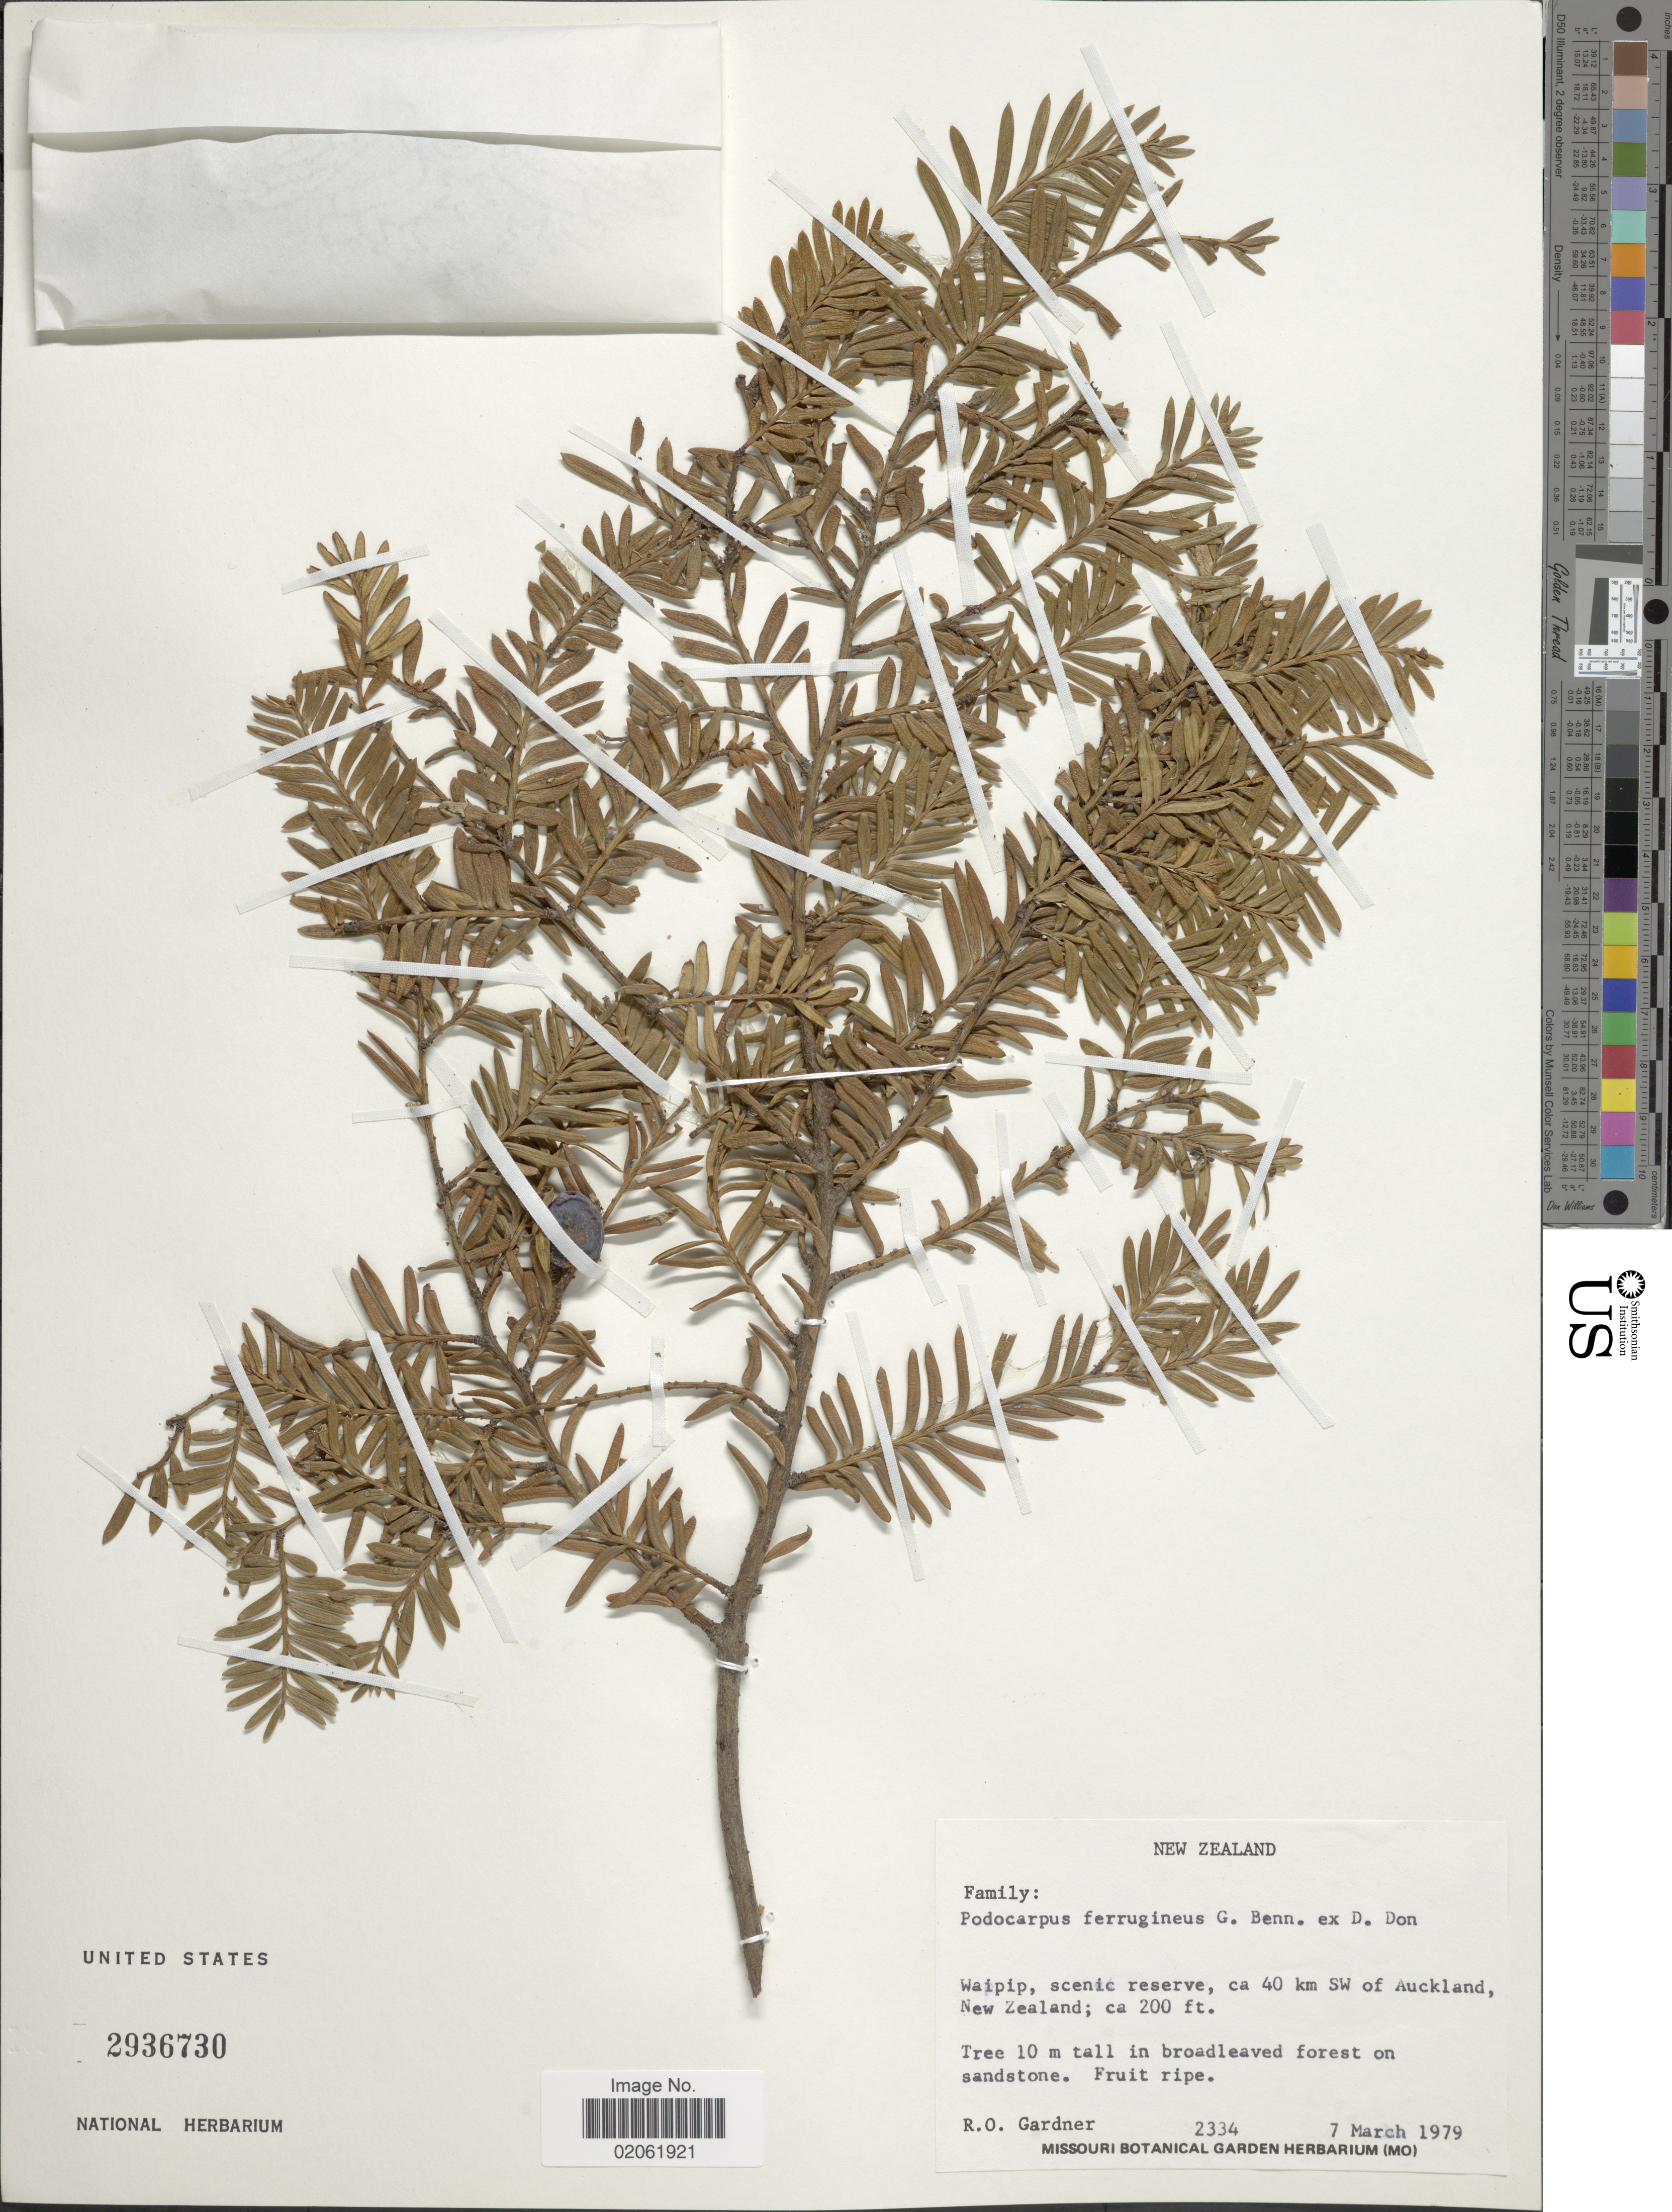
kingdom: Plantae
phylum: Tracheophyta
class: Pinopsida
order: Pinales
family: Podocarpaceae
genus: Podocarpus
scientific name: Podocarpus ferrugineus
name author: G. Benn. ex D. Don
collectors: R. O. Gardner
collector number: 2334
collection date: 1979-03-07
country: New Zealand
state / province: Auckland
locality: Waiwip, scenic reserve, ca. 40 km SW of Auckland New Zealand.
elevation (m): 61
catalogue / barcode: US 2936730